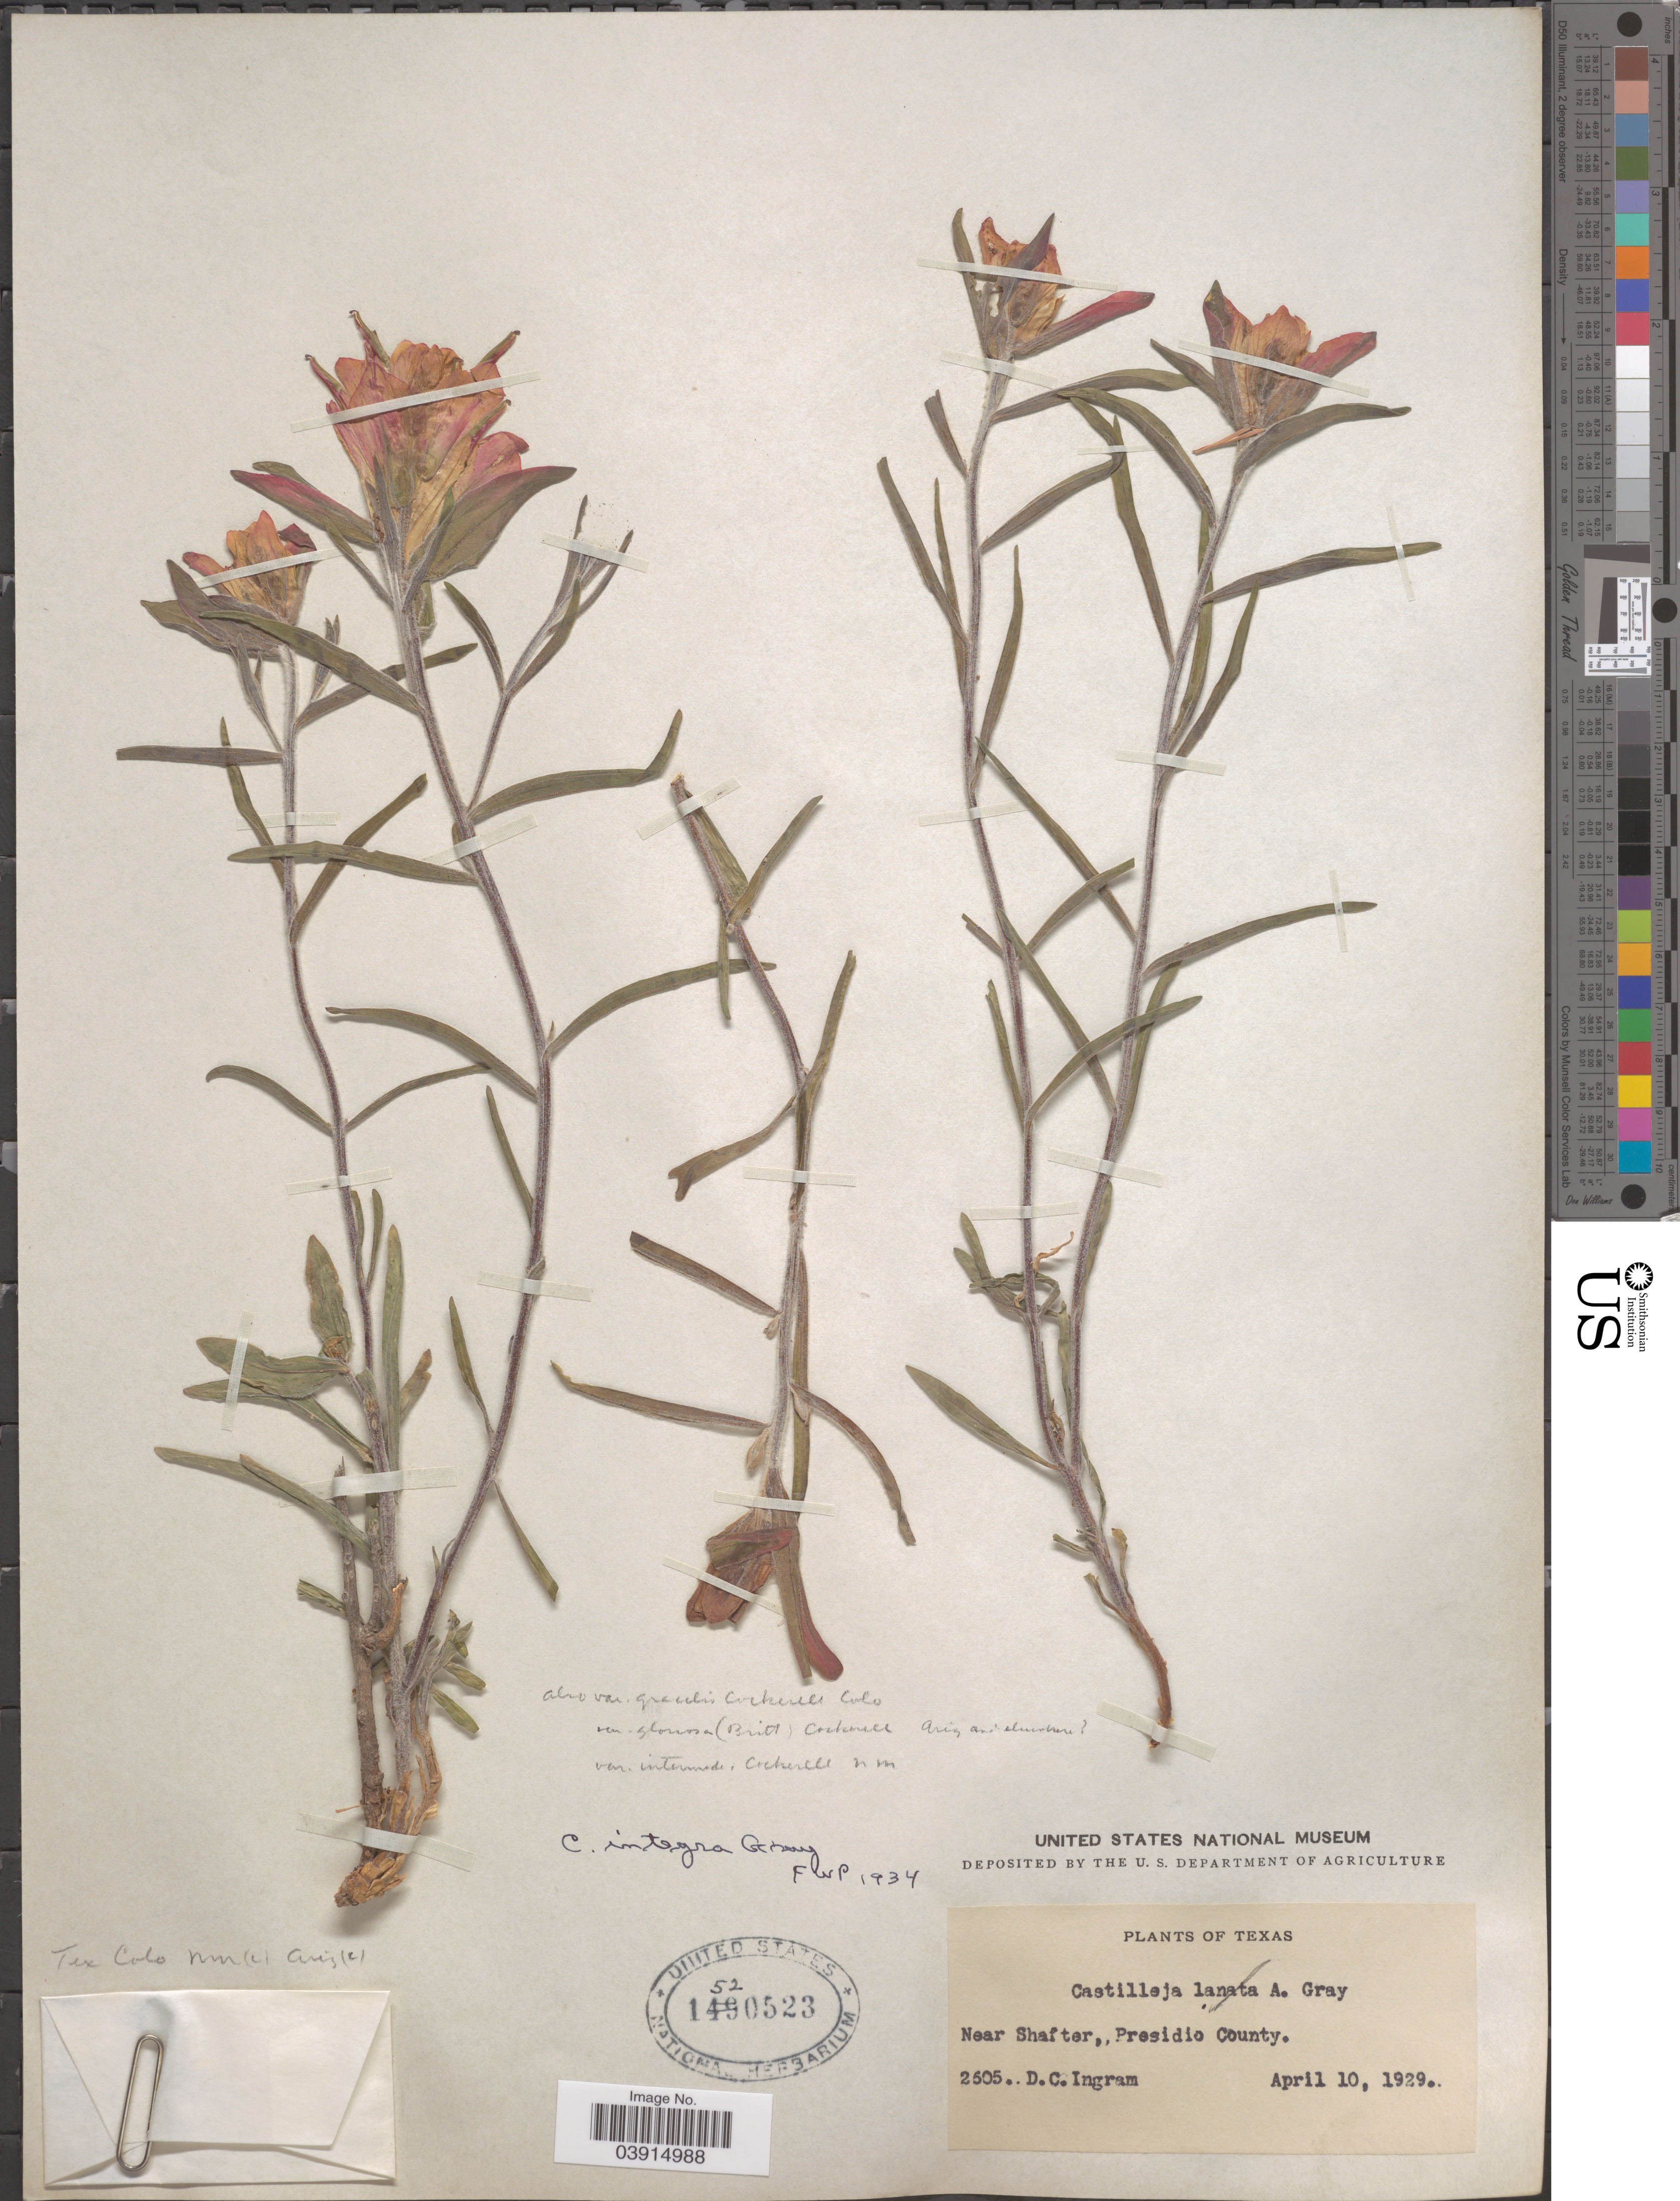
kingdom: Plantae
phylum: Tracheophyta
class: Magnoliopsida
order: Lamiales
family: Orobanchaceae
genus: Castilleja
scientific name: Castilleja sp.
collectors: D. C. Ingram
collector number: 2605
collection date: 1929-04-10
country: United States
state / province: Texas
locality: Near Shafter, Presidio County.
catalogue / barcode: US 1520523